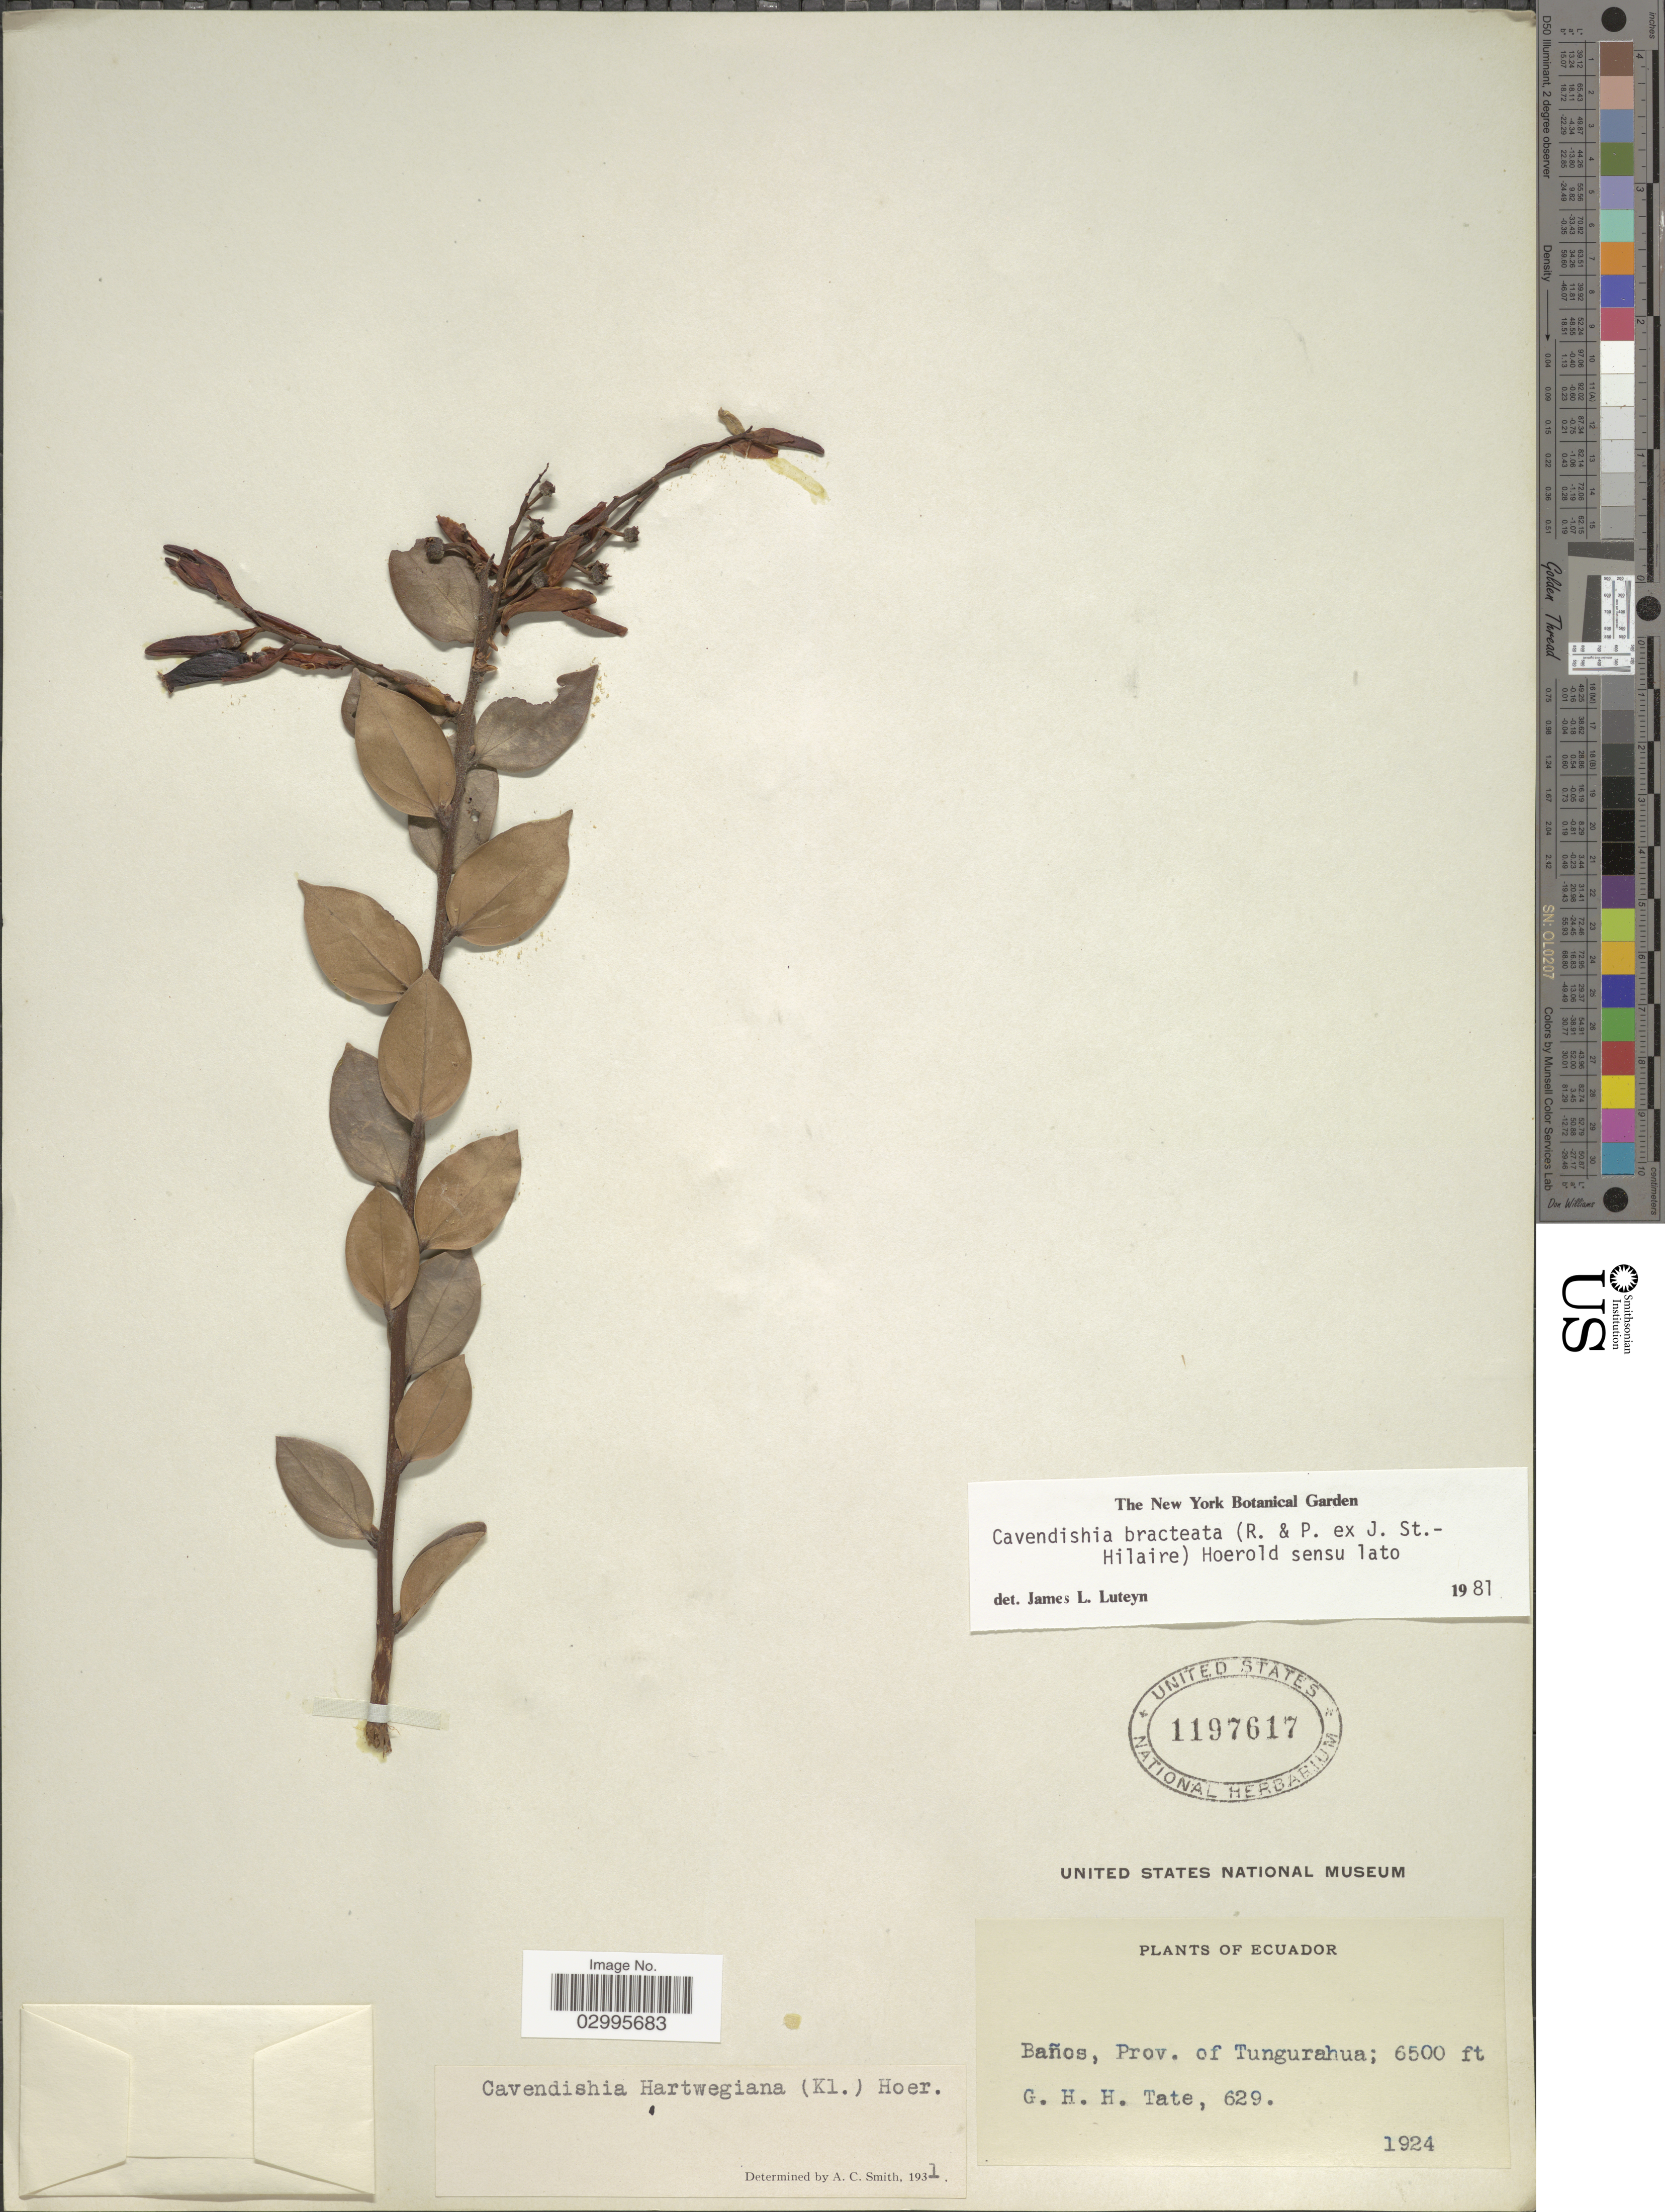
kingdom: Plantae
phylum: Tracheophyta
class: Magnoliopsida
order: Ericales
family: Ericaceae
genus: Cavendishia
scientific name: Cavendishia bracteata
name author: (Ruiz & Pav. ex J. St.-Hil.) Hoerold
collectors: G. H. H.Tate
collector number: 629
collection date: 1924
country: Ecuador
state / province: Tungurahua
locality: Baños.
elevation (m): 1981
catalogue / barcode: US 1197617